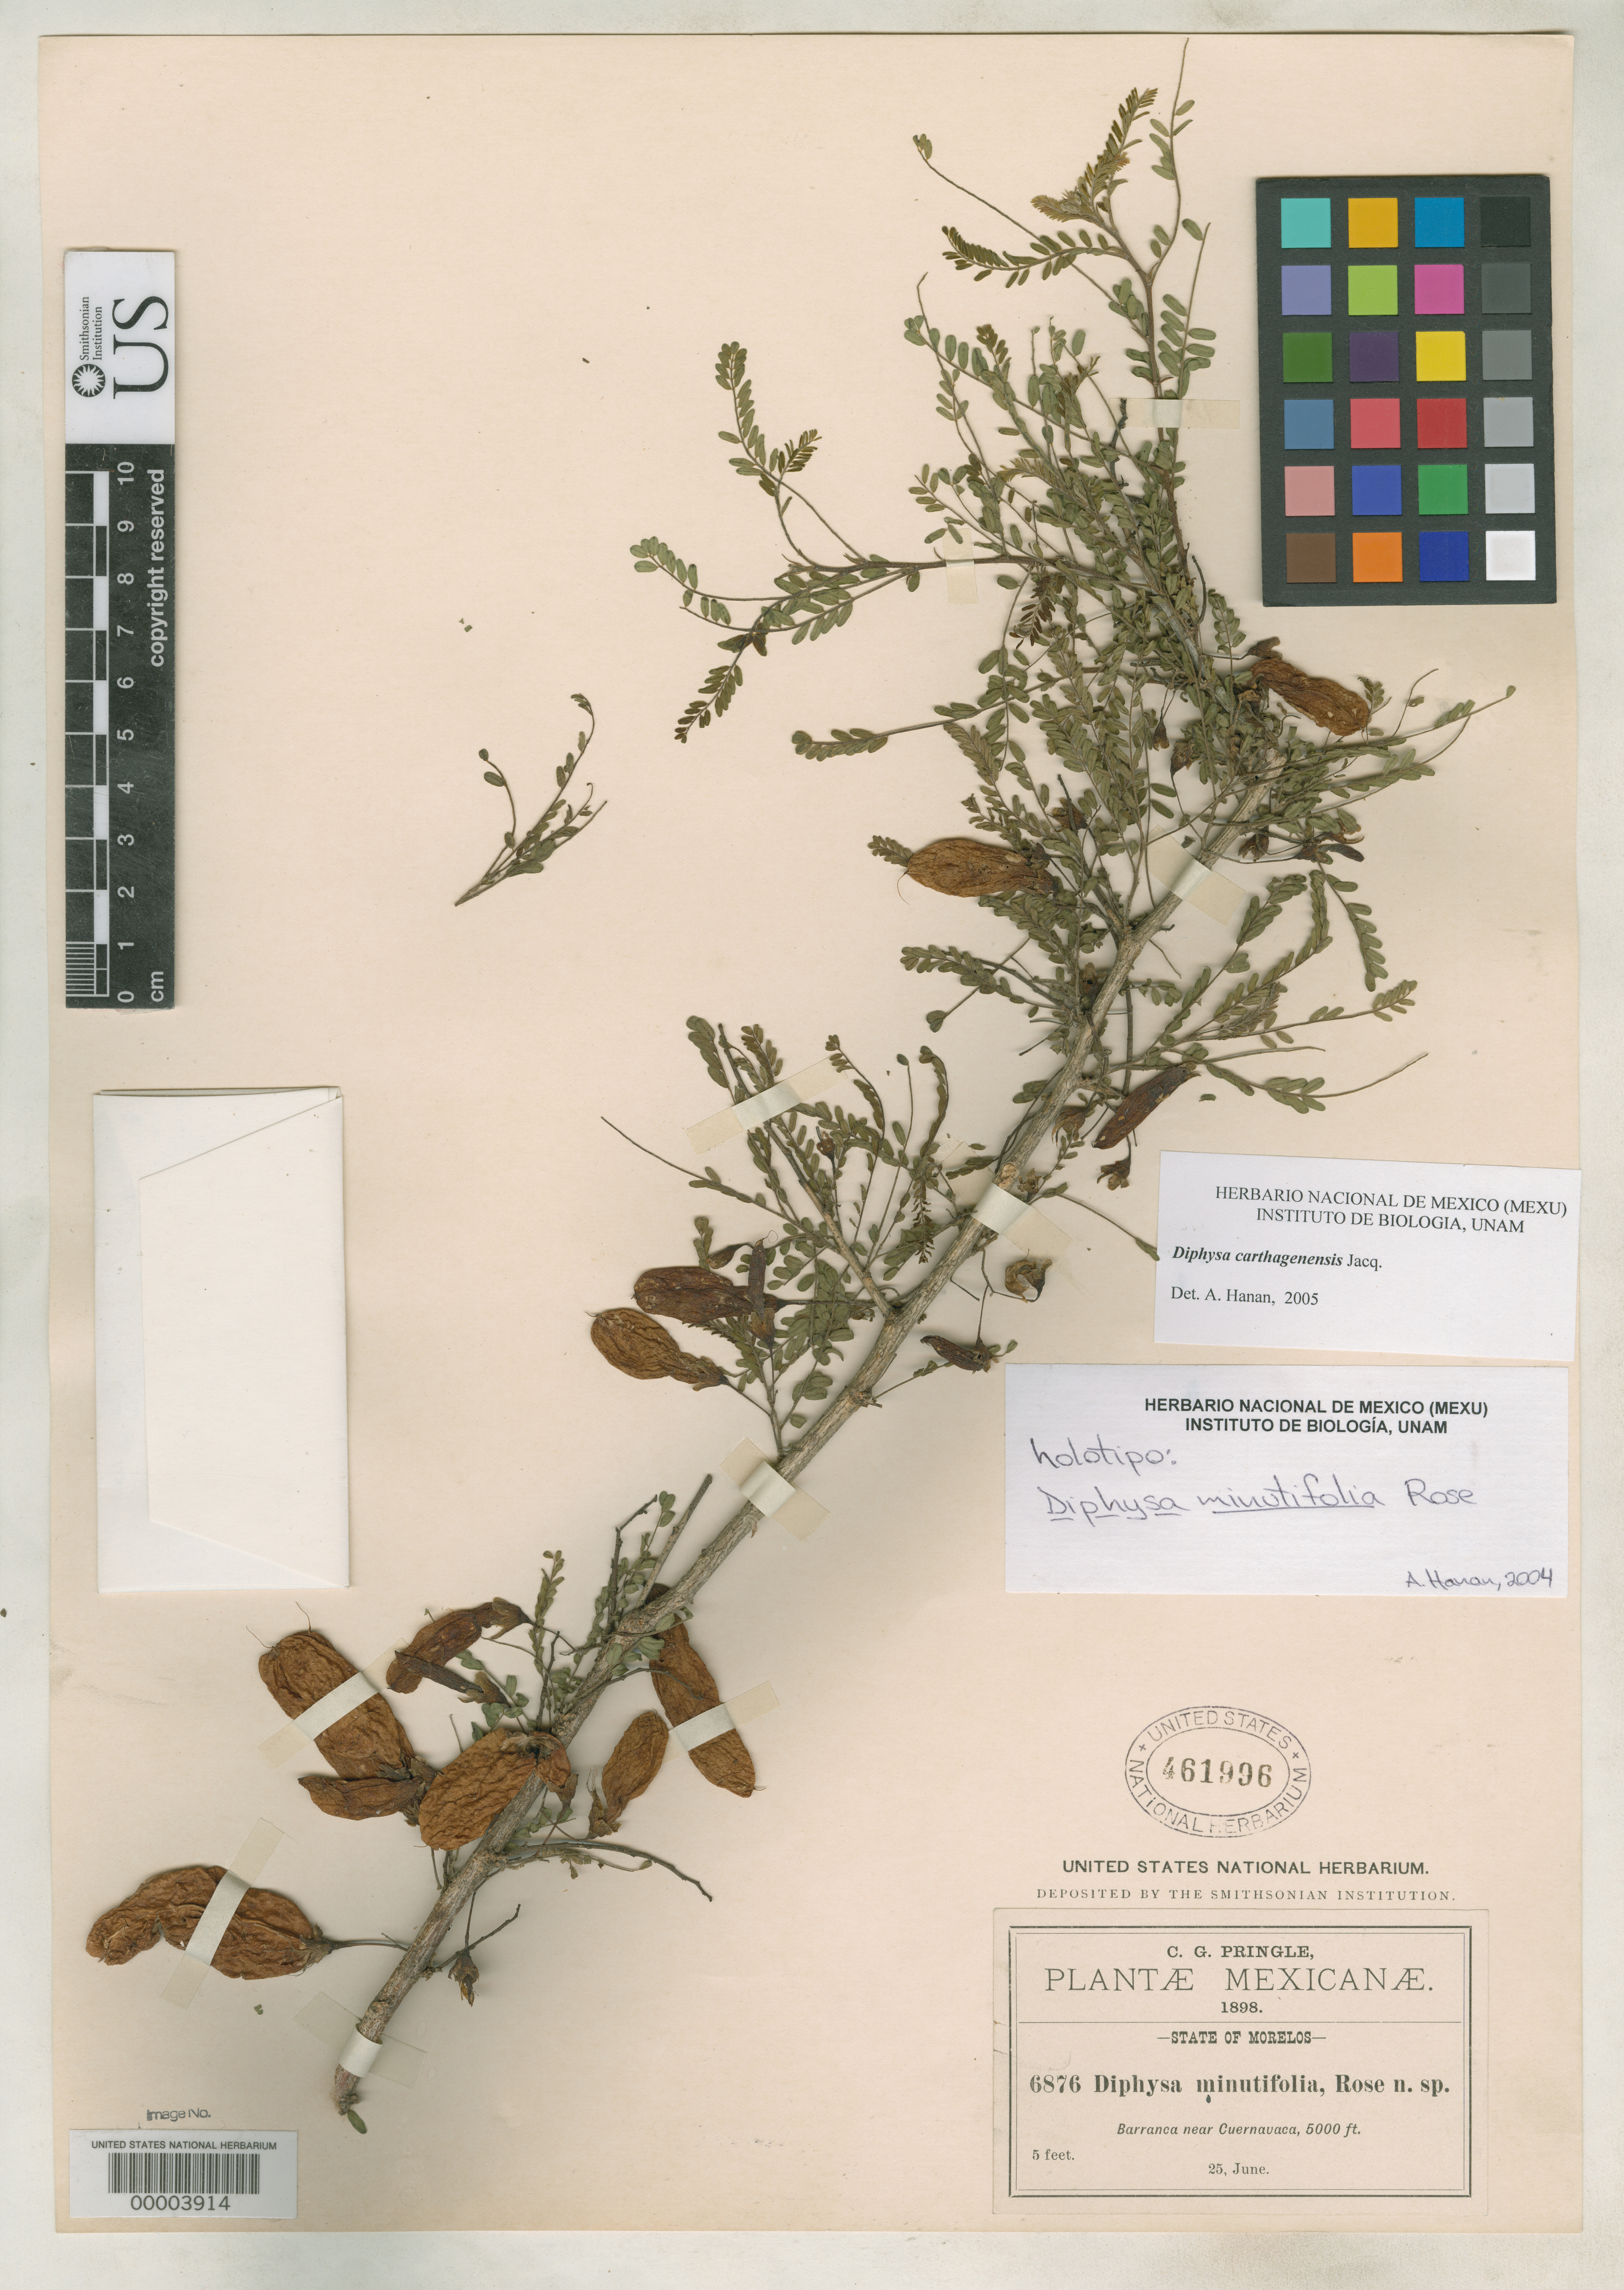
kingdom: Plantae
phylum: Tracheophyta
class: Magnoliopsida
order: Fabales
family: Fabaceae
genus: Diphysa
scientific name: Diphysa minutifolia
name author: Rose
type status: Holotype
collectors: C. G. Pringle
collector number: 6876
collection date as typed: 25 Jun 1898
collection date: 1898-06-25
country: Mexico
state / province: Morelos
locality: Near Cuernavaca.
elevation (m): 1524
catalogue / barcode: US 461996